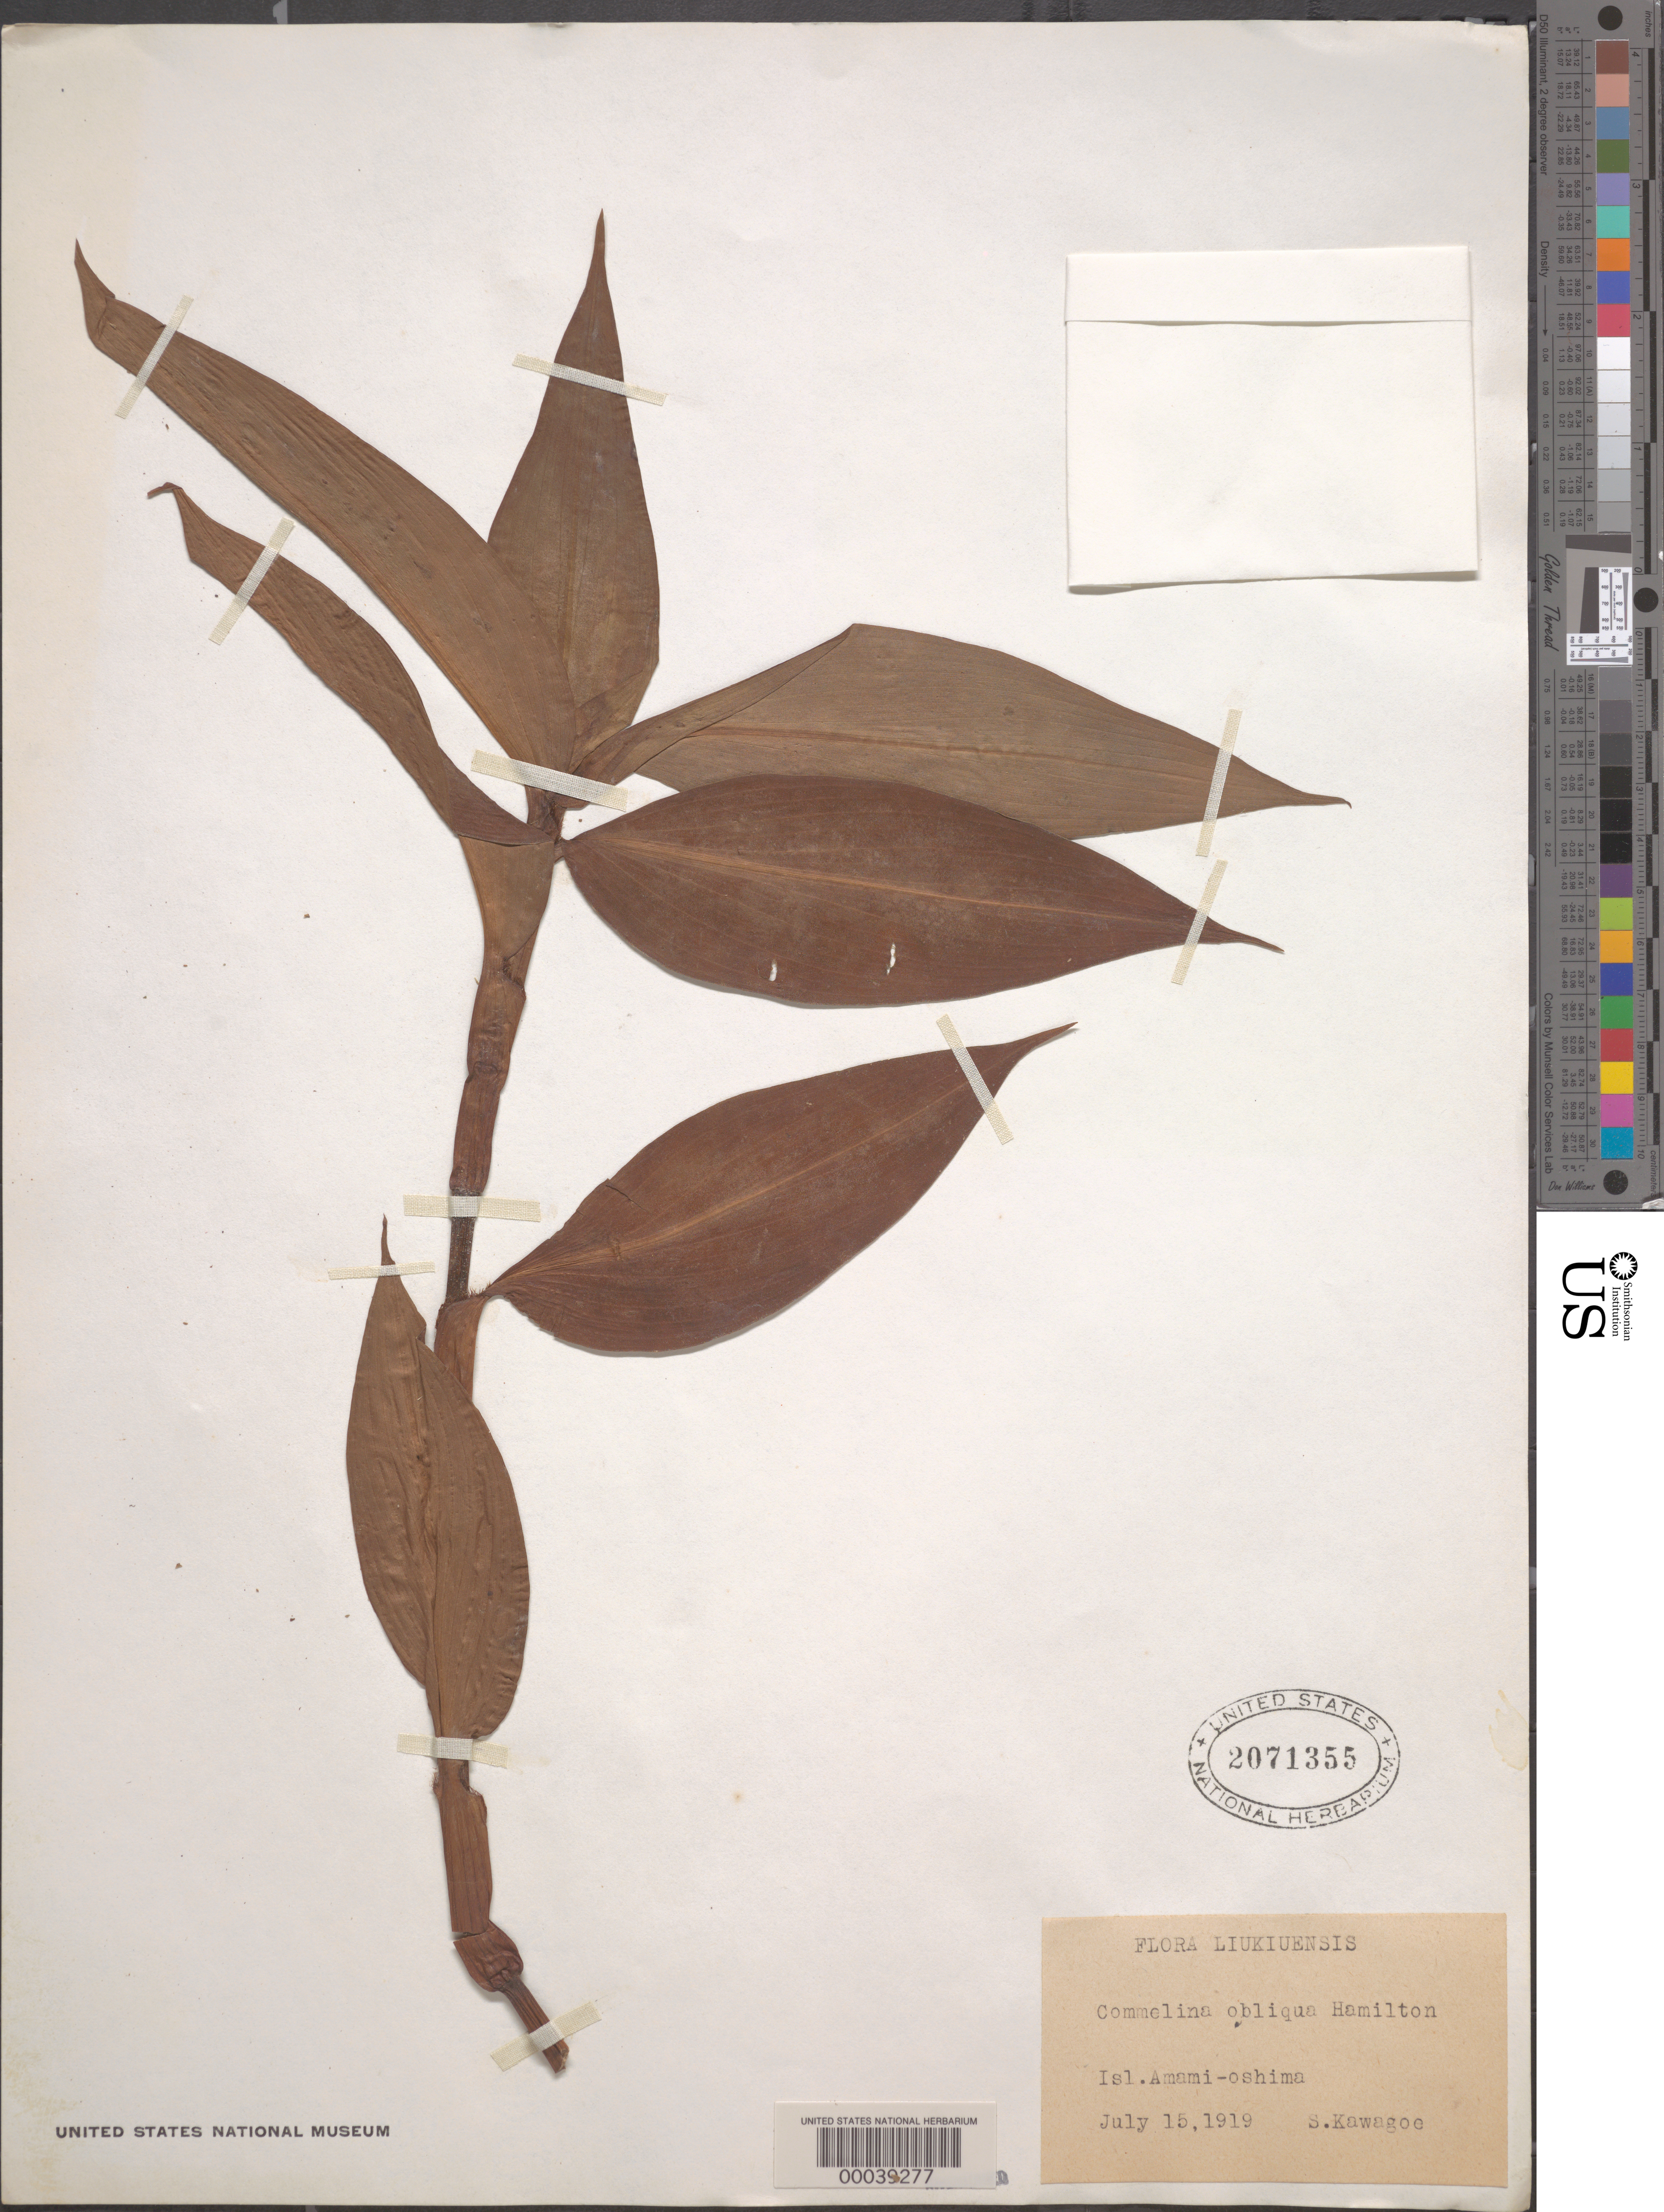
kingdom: Plantae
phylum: Tracheophyta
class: Liliopsida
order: Commelinales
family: Commelinaceae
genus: Commelina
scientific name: Commelina paludosa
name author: Blume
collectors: S. Kawagoe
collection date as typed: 15 Jul 1919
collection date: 1919-07-15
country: Japan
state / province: Okinawa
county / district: Okinawa Prefecture ?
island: Oshima Is. ?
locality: Oshima islands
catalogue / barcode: US 2071355